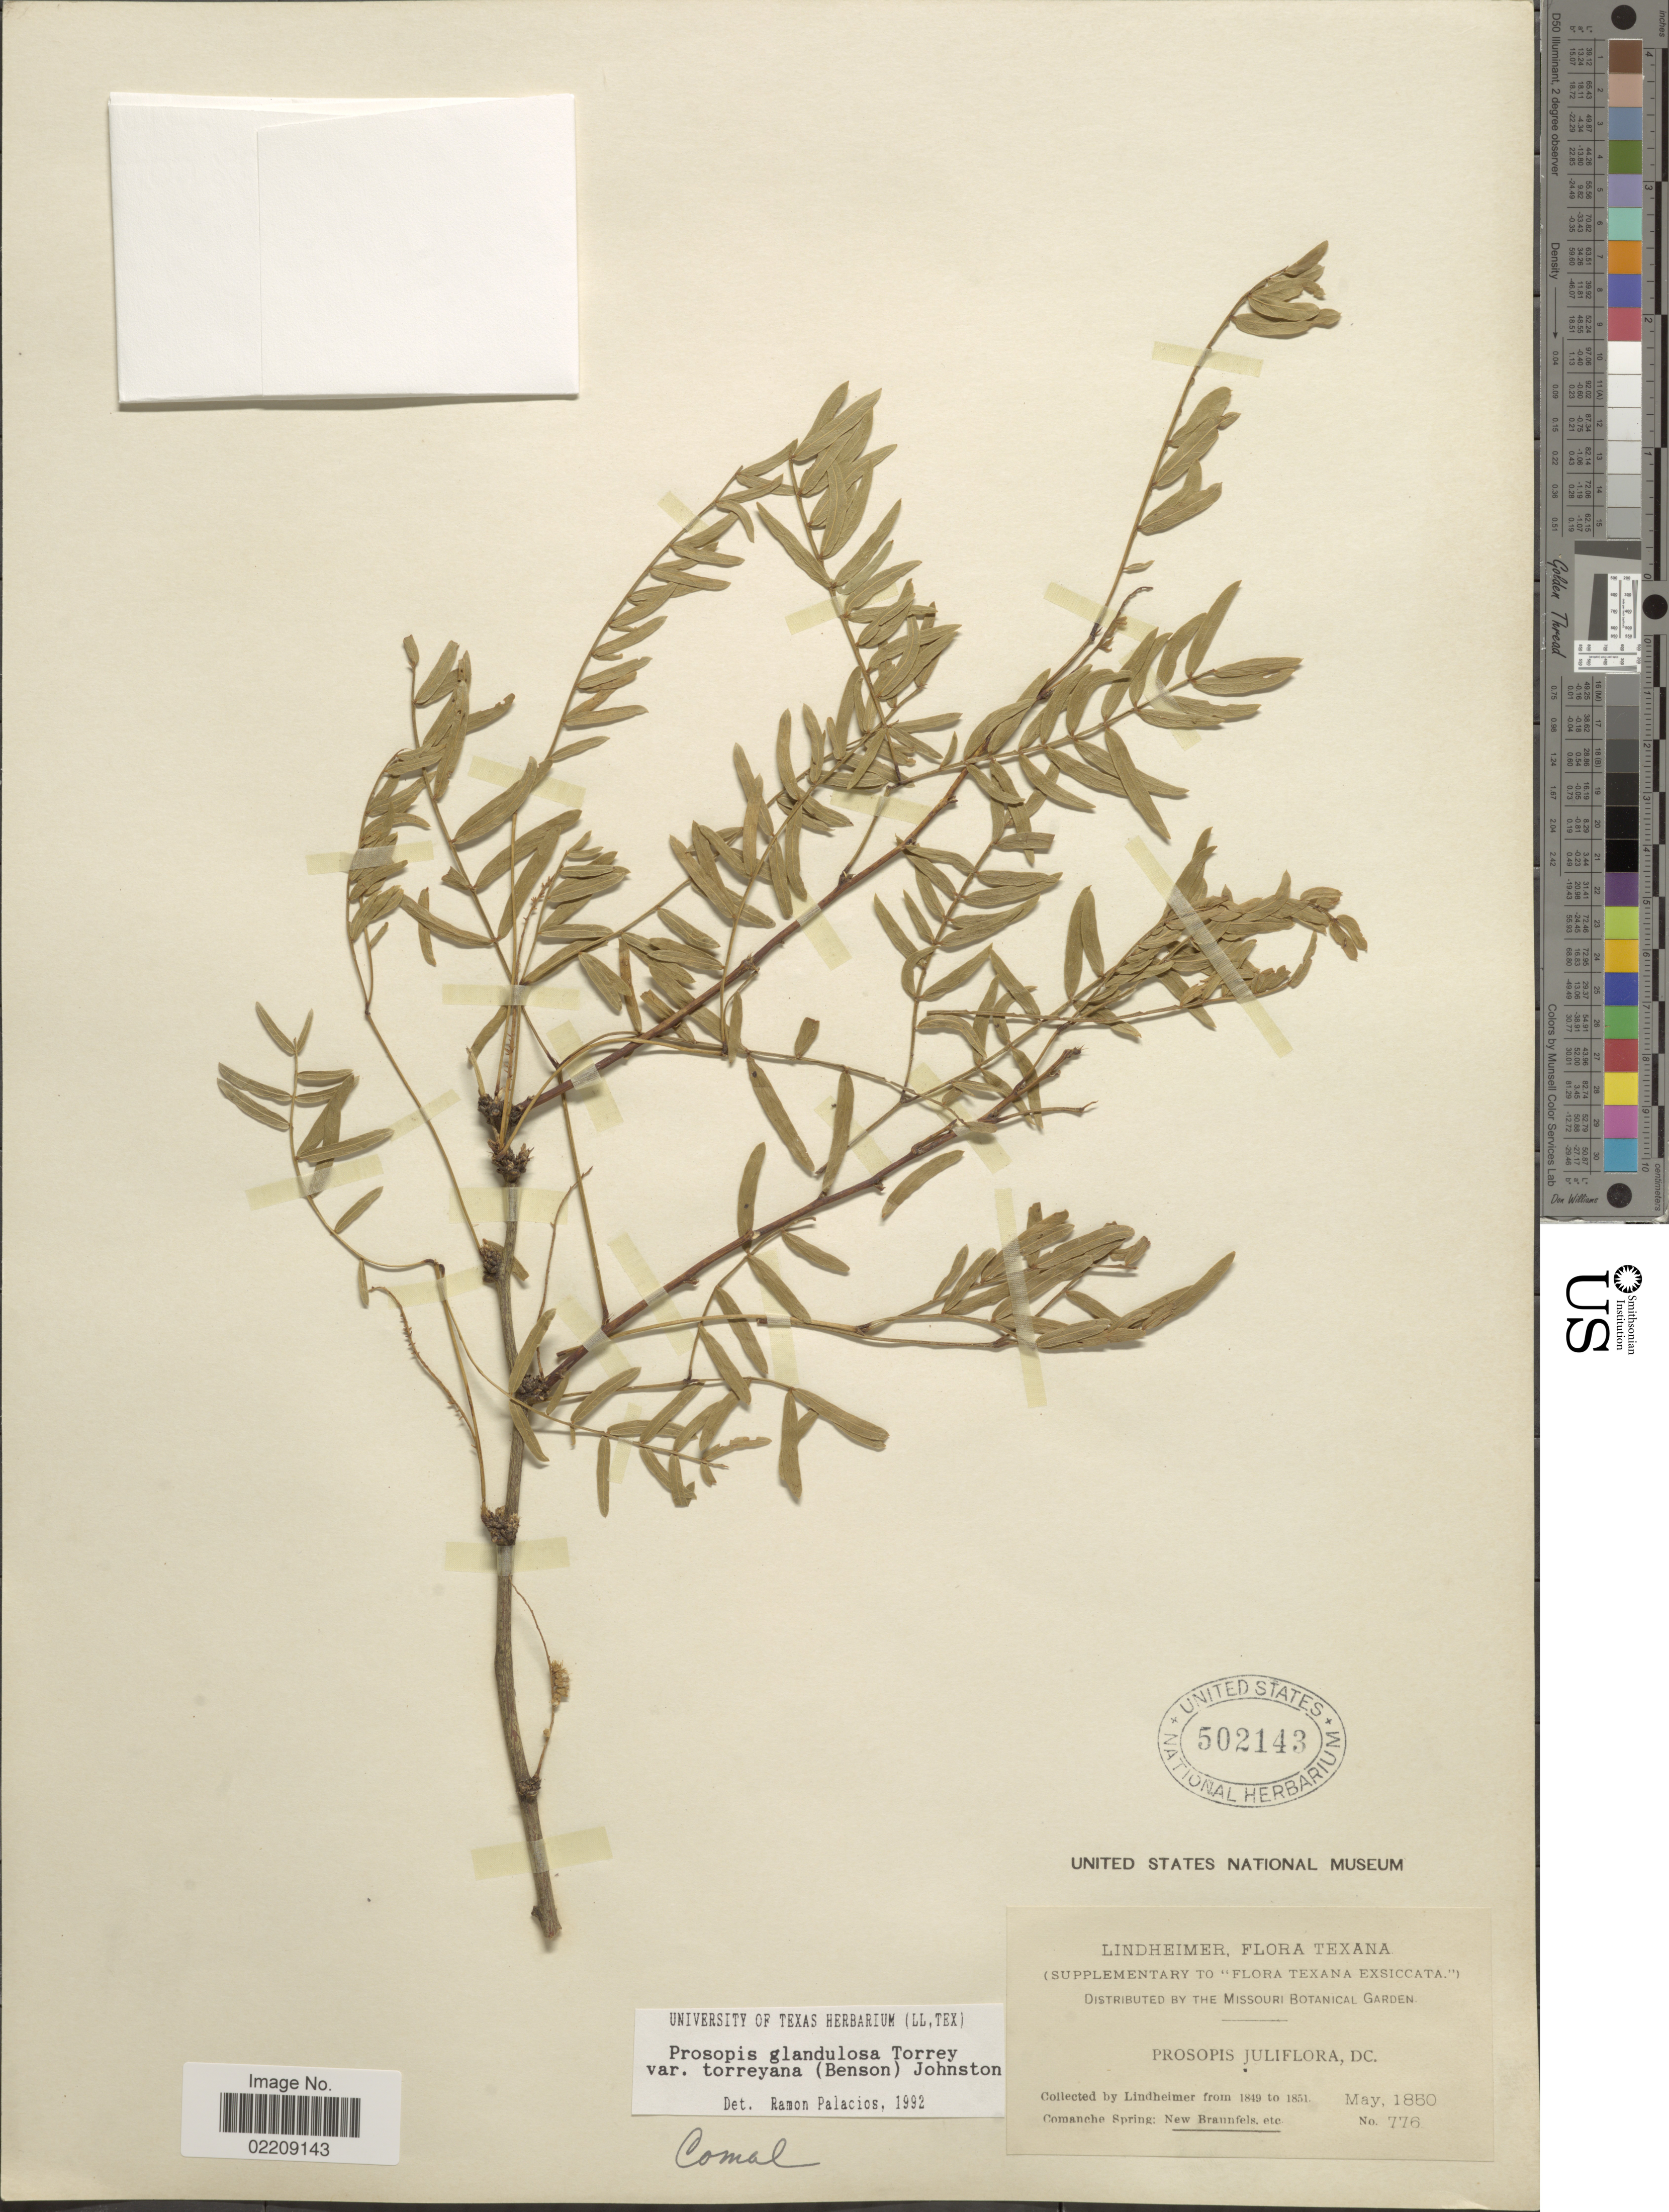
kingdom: Plantae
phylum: Tracheophyta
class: Magnoliopsida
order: Fabales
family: Fabaceae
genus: Neltuma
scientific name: Neltuma odorata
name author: (Torr. & Frém.) C. E. Hughes & G.P. Lewis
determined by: Strong, Mark T., (BOT), Smithsonian Institution - National Museum of Natural History (UNITED STATES)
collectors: -. Lindheimer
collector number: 776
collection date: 1850-05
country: United States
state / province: Texas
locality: Comanche Spring: New Braunfels, etc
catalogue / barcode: US 502143